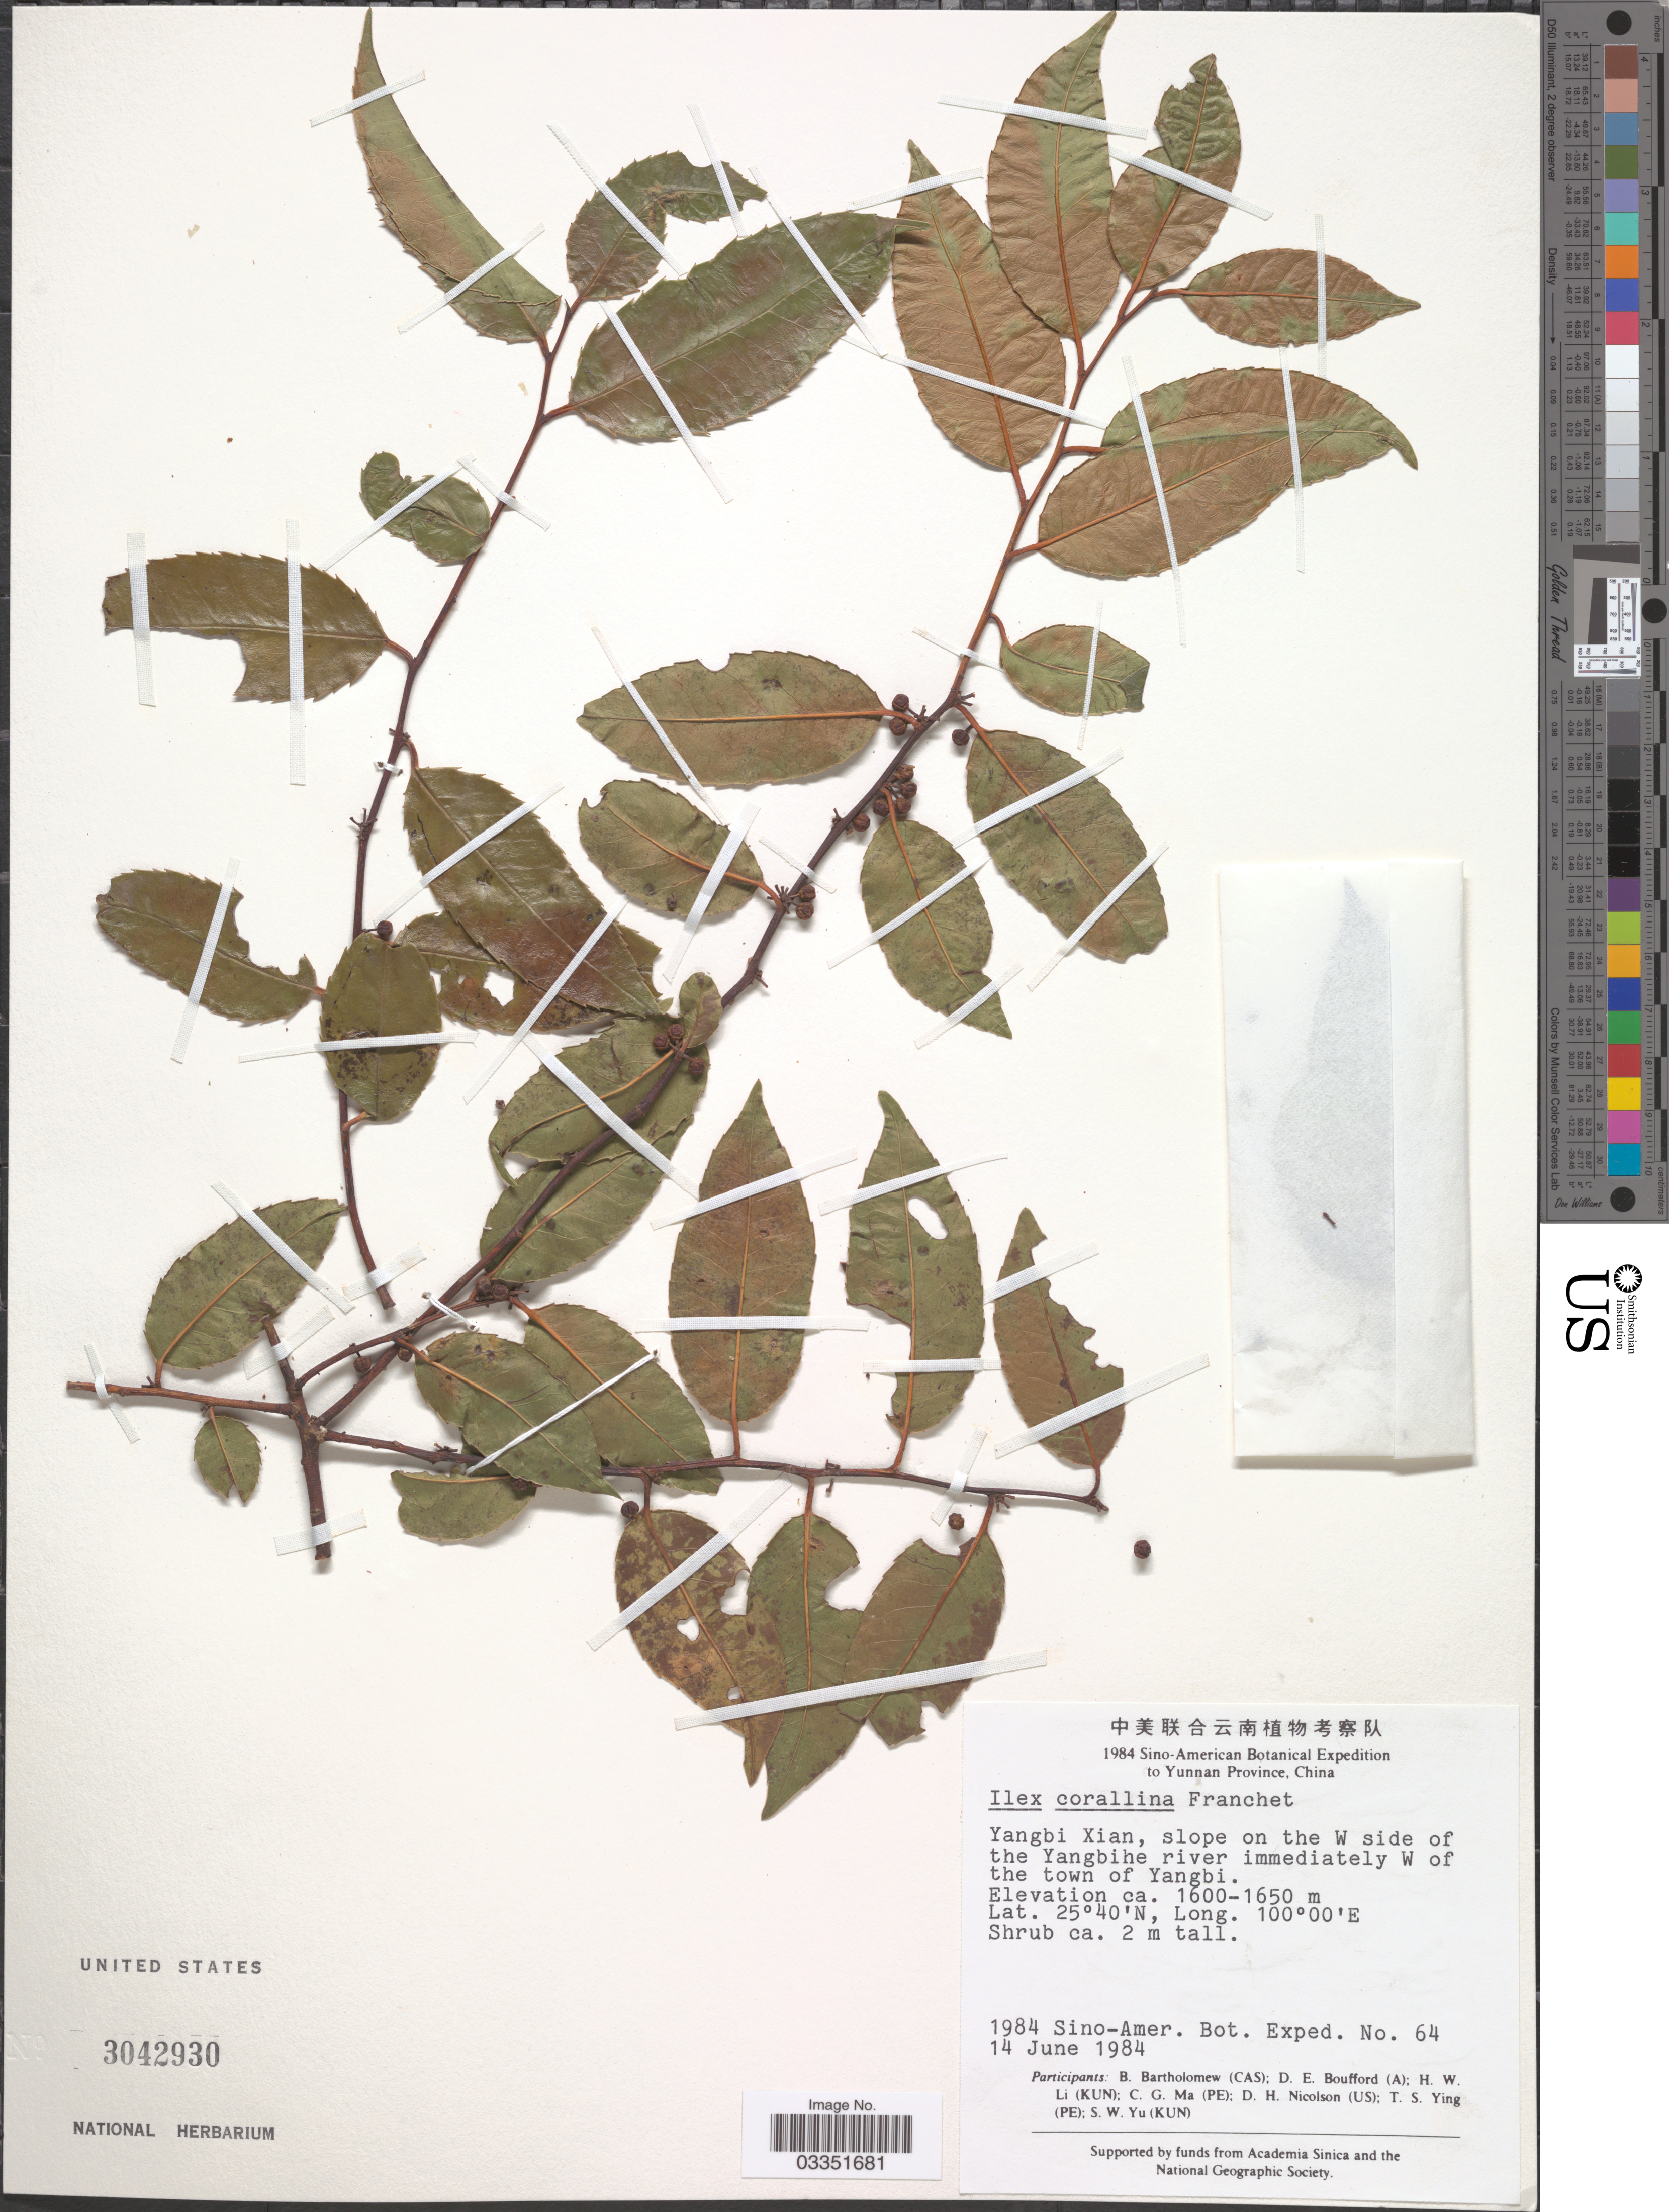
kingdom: Plantae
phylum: Tracheophyta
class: Magnoliopsida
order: Aquifoliales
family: Aquifoliaceae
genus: Ilex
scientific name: Ilex corallina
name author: Franch.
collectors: Sino-Amer. Bot. Exped. 1984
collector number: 64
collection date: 1984-06-14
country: China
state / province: Yunnan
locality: Yangbi Xian, slope on the W side of the Yangbihe river immediately W of the town of Yangbi.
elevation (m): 1600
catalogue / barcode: US 3042930